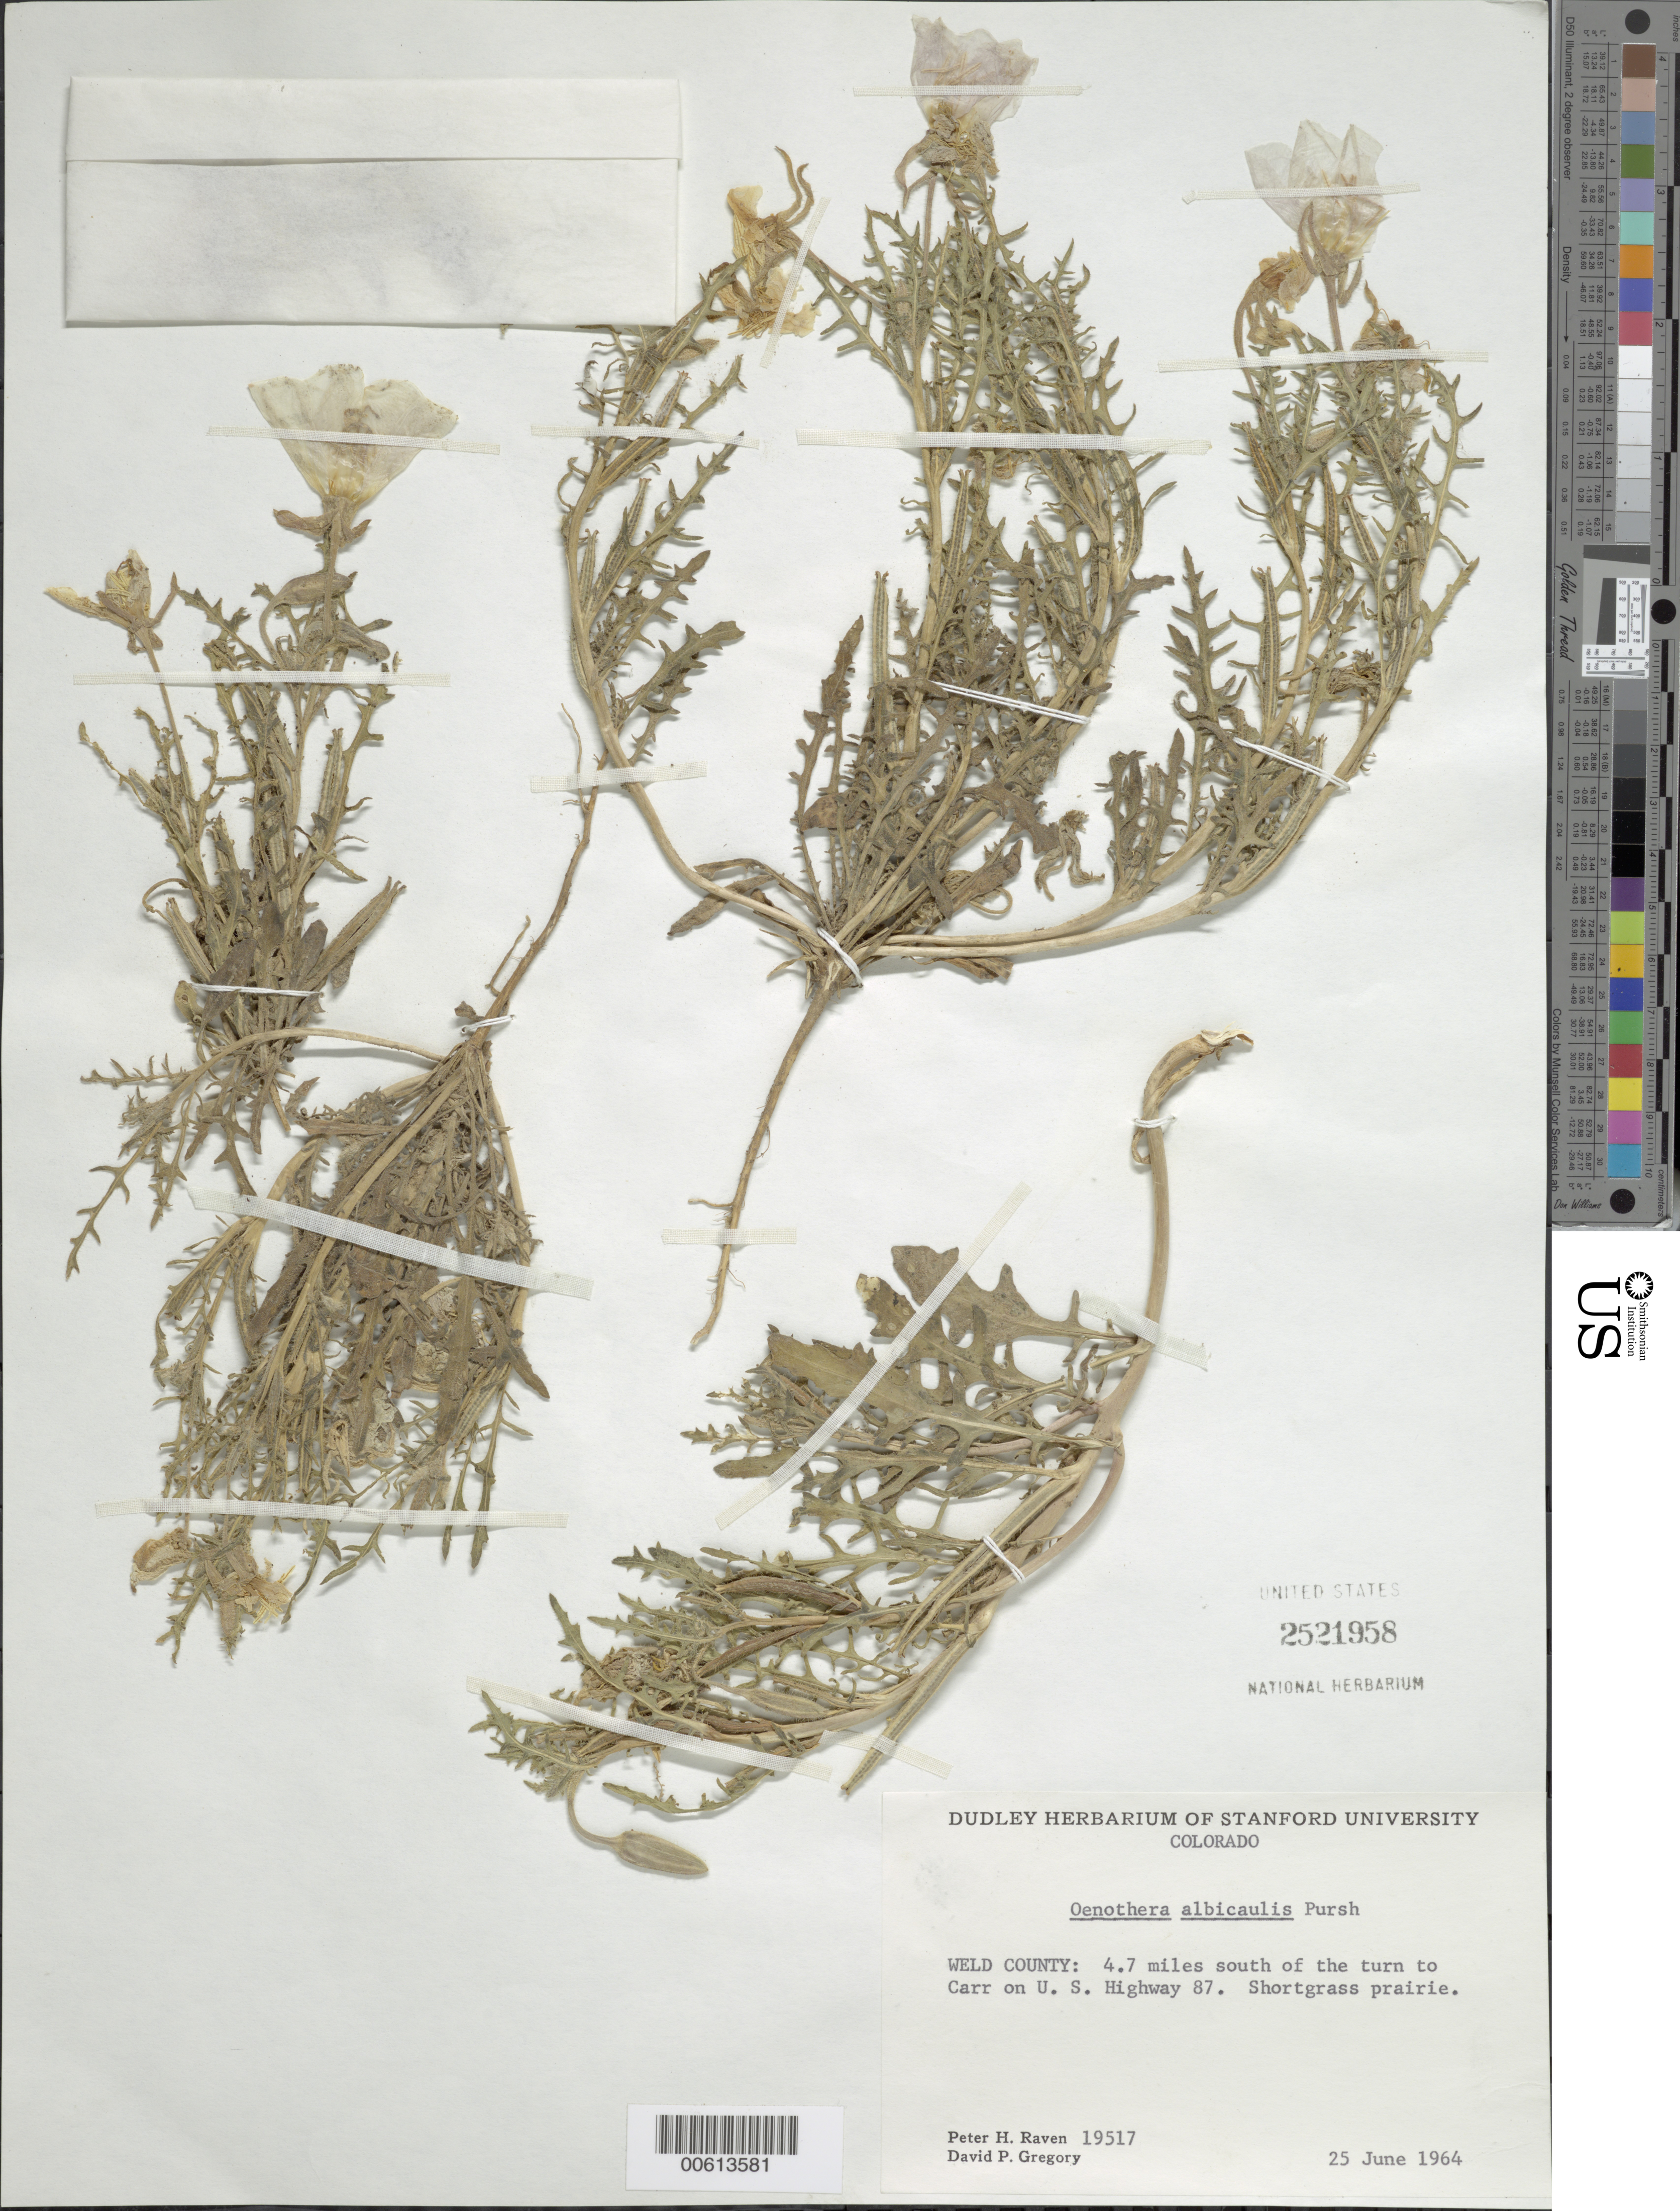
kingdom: Plantae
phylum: Tracheophyta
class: Magnoliopsida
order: Myrtales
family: Onagraceae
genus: Oenothera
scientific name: Oenothera albicaulis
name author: Pursh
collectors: P. H. Raven & D. Gregory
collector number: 19517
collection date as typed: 25 Jun 1964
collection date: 1964-06-25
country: United States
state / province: Colorado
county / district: Weld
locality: Road to Carr on US Highway 87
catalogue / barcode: US 2521958